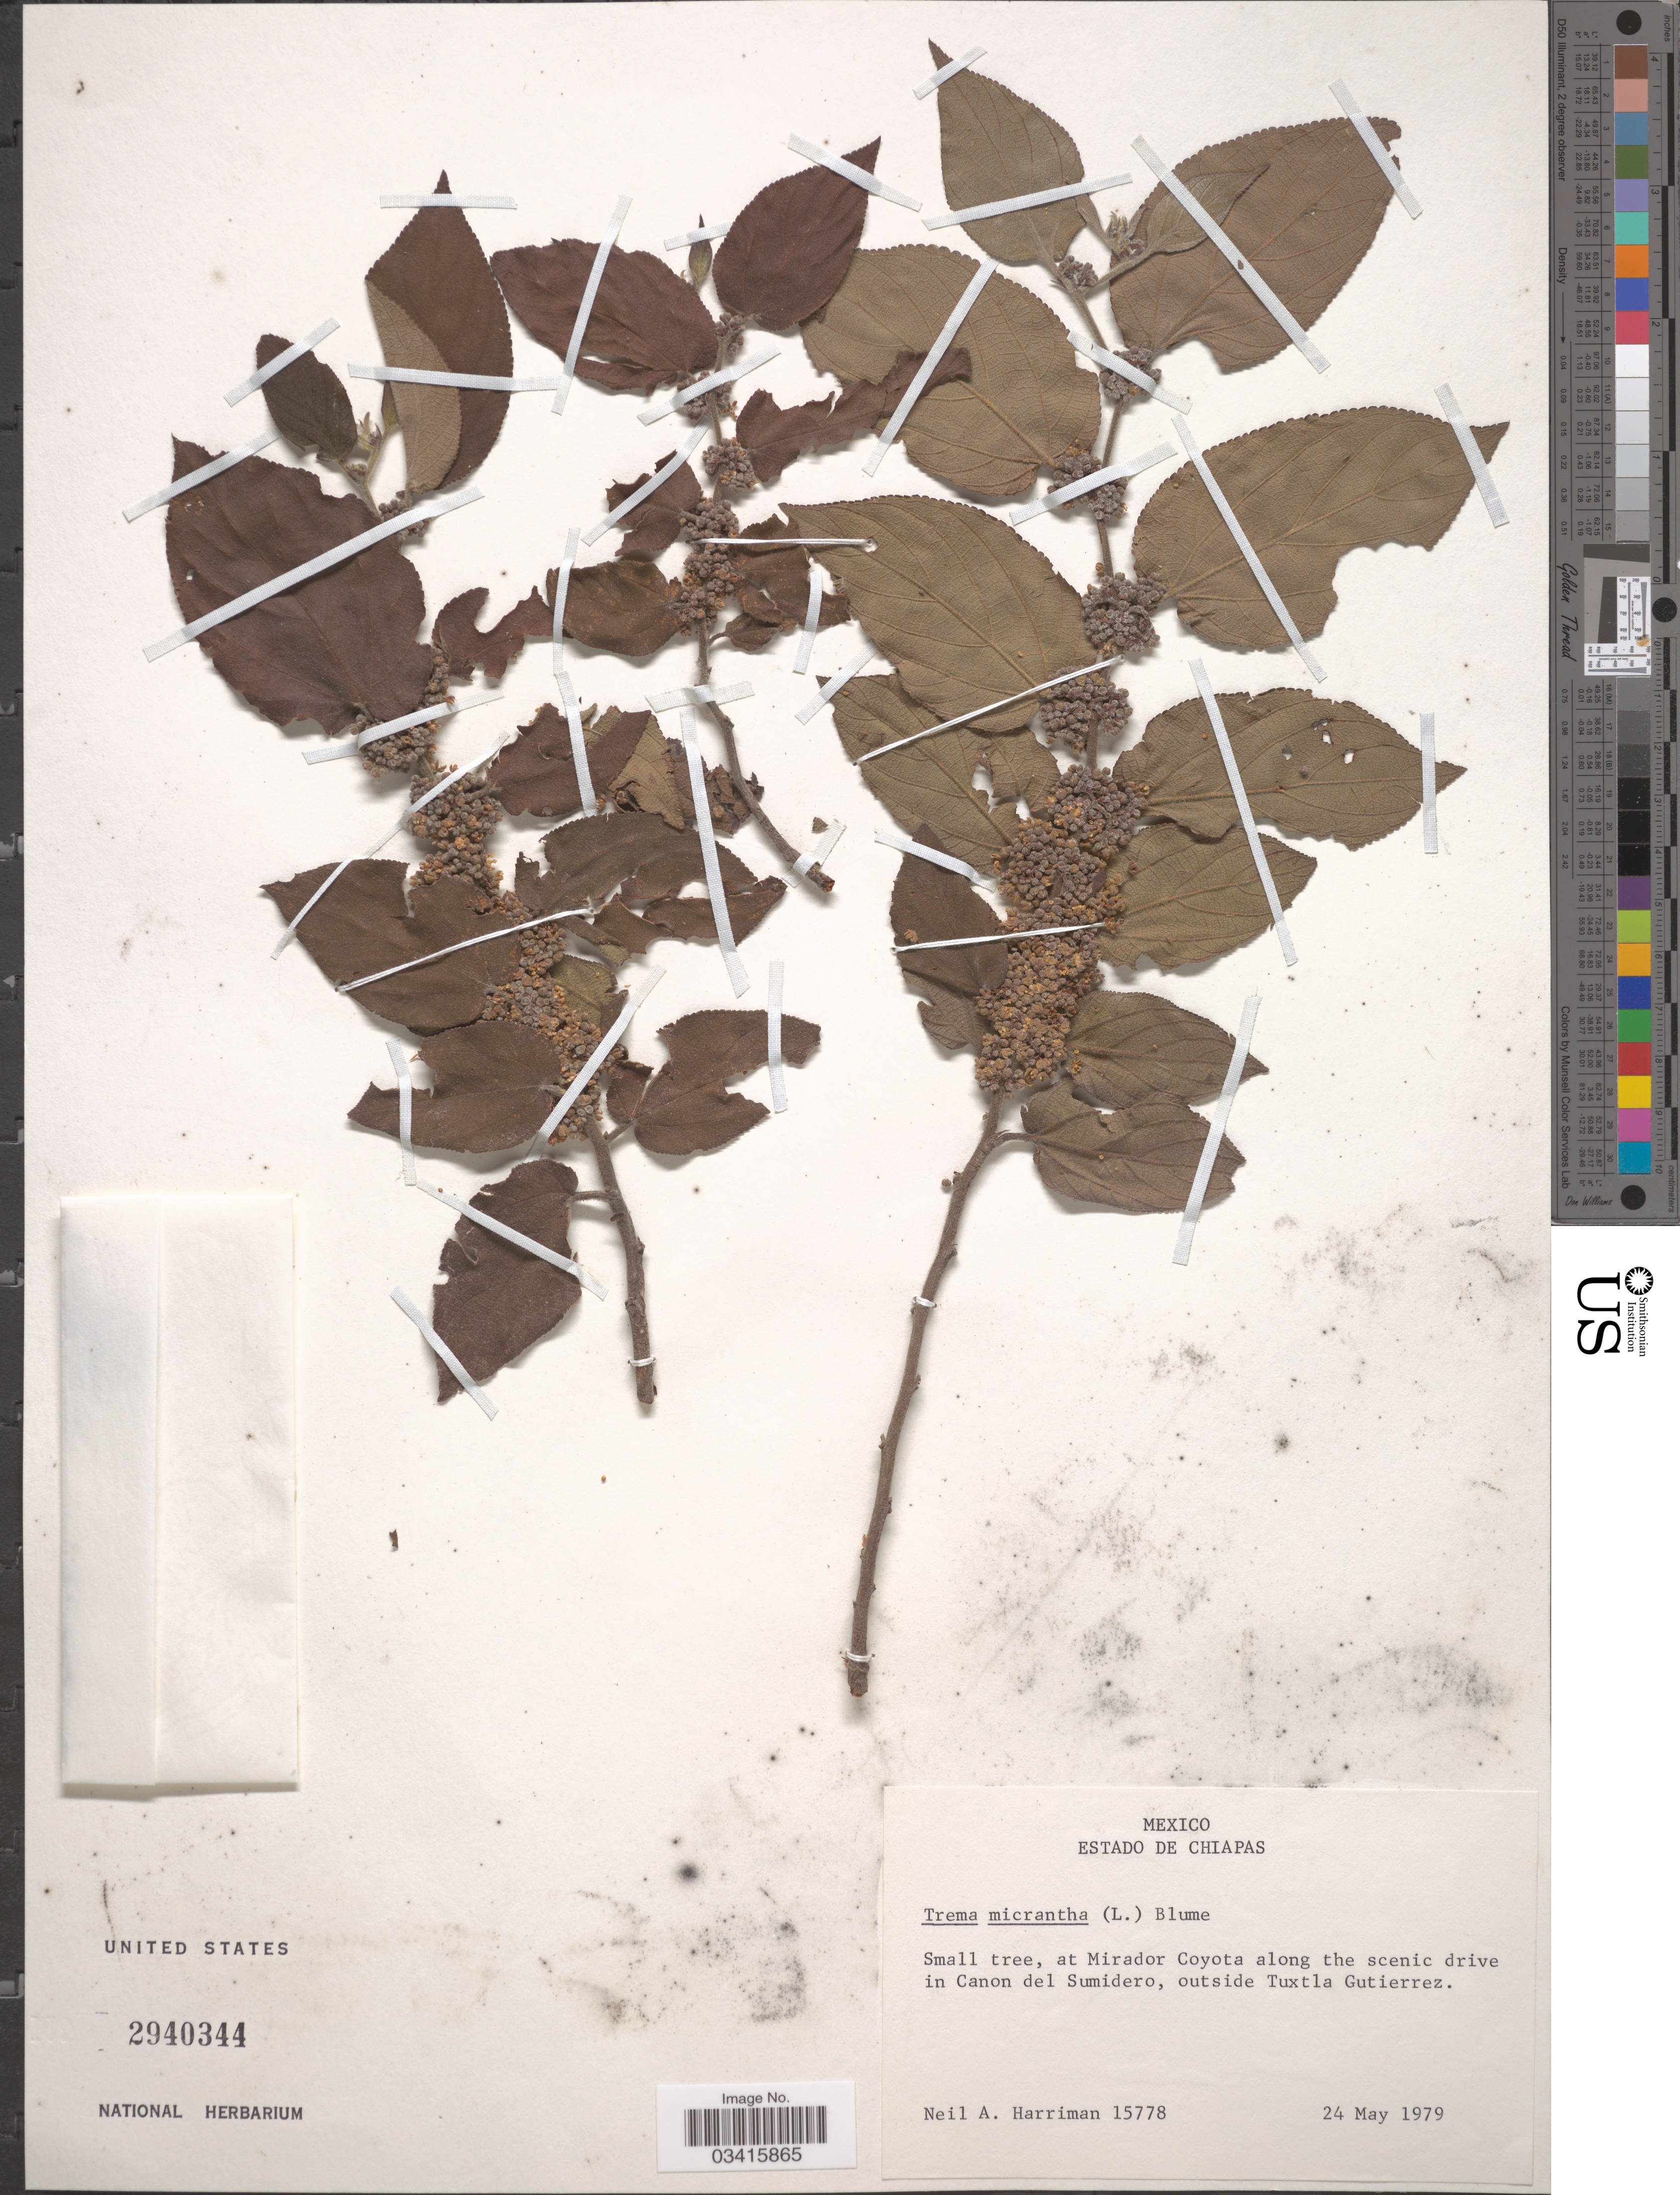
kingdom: Plantae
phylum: Tracheophyta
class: Magnoliopsida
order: Rosales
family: Cannabaceae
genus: Trema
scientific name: Trema micranthum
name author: (L.) Blume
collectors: N. A. Harriman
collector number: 15778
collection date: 1979-05-24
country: Mexico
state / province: Chiapas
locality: At Mirador Coyota along the scenic drive in Canon del Sumidero, outside Tuxtla Gutierrez.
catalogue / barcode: US 2940344